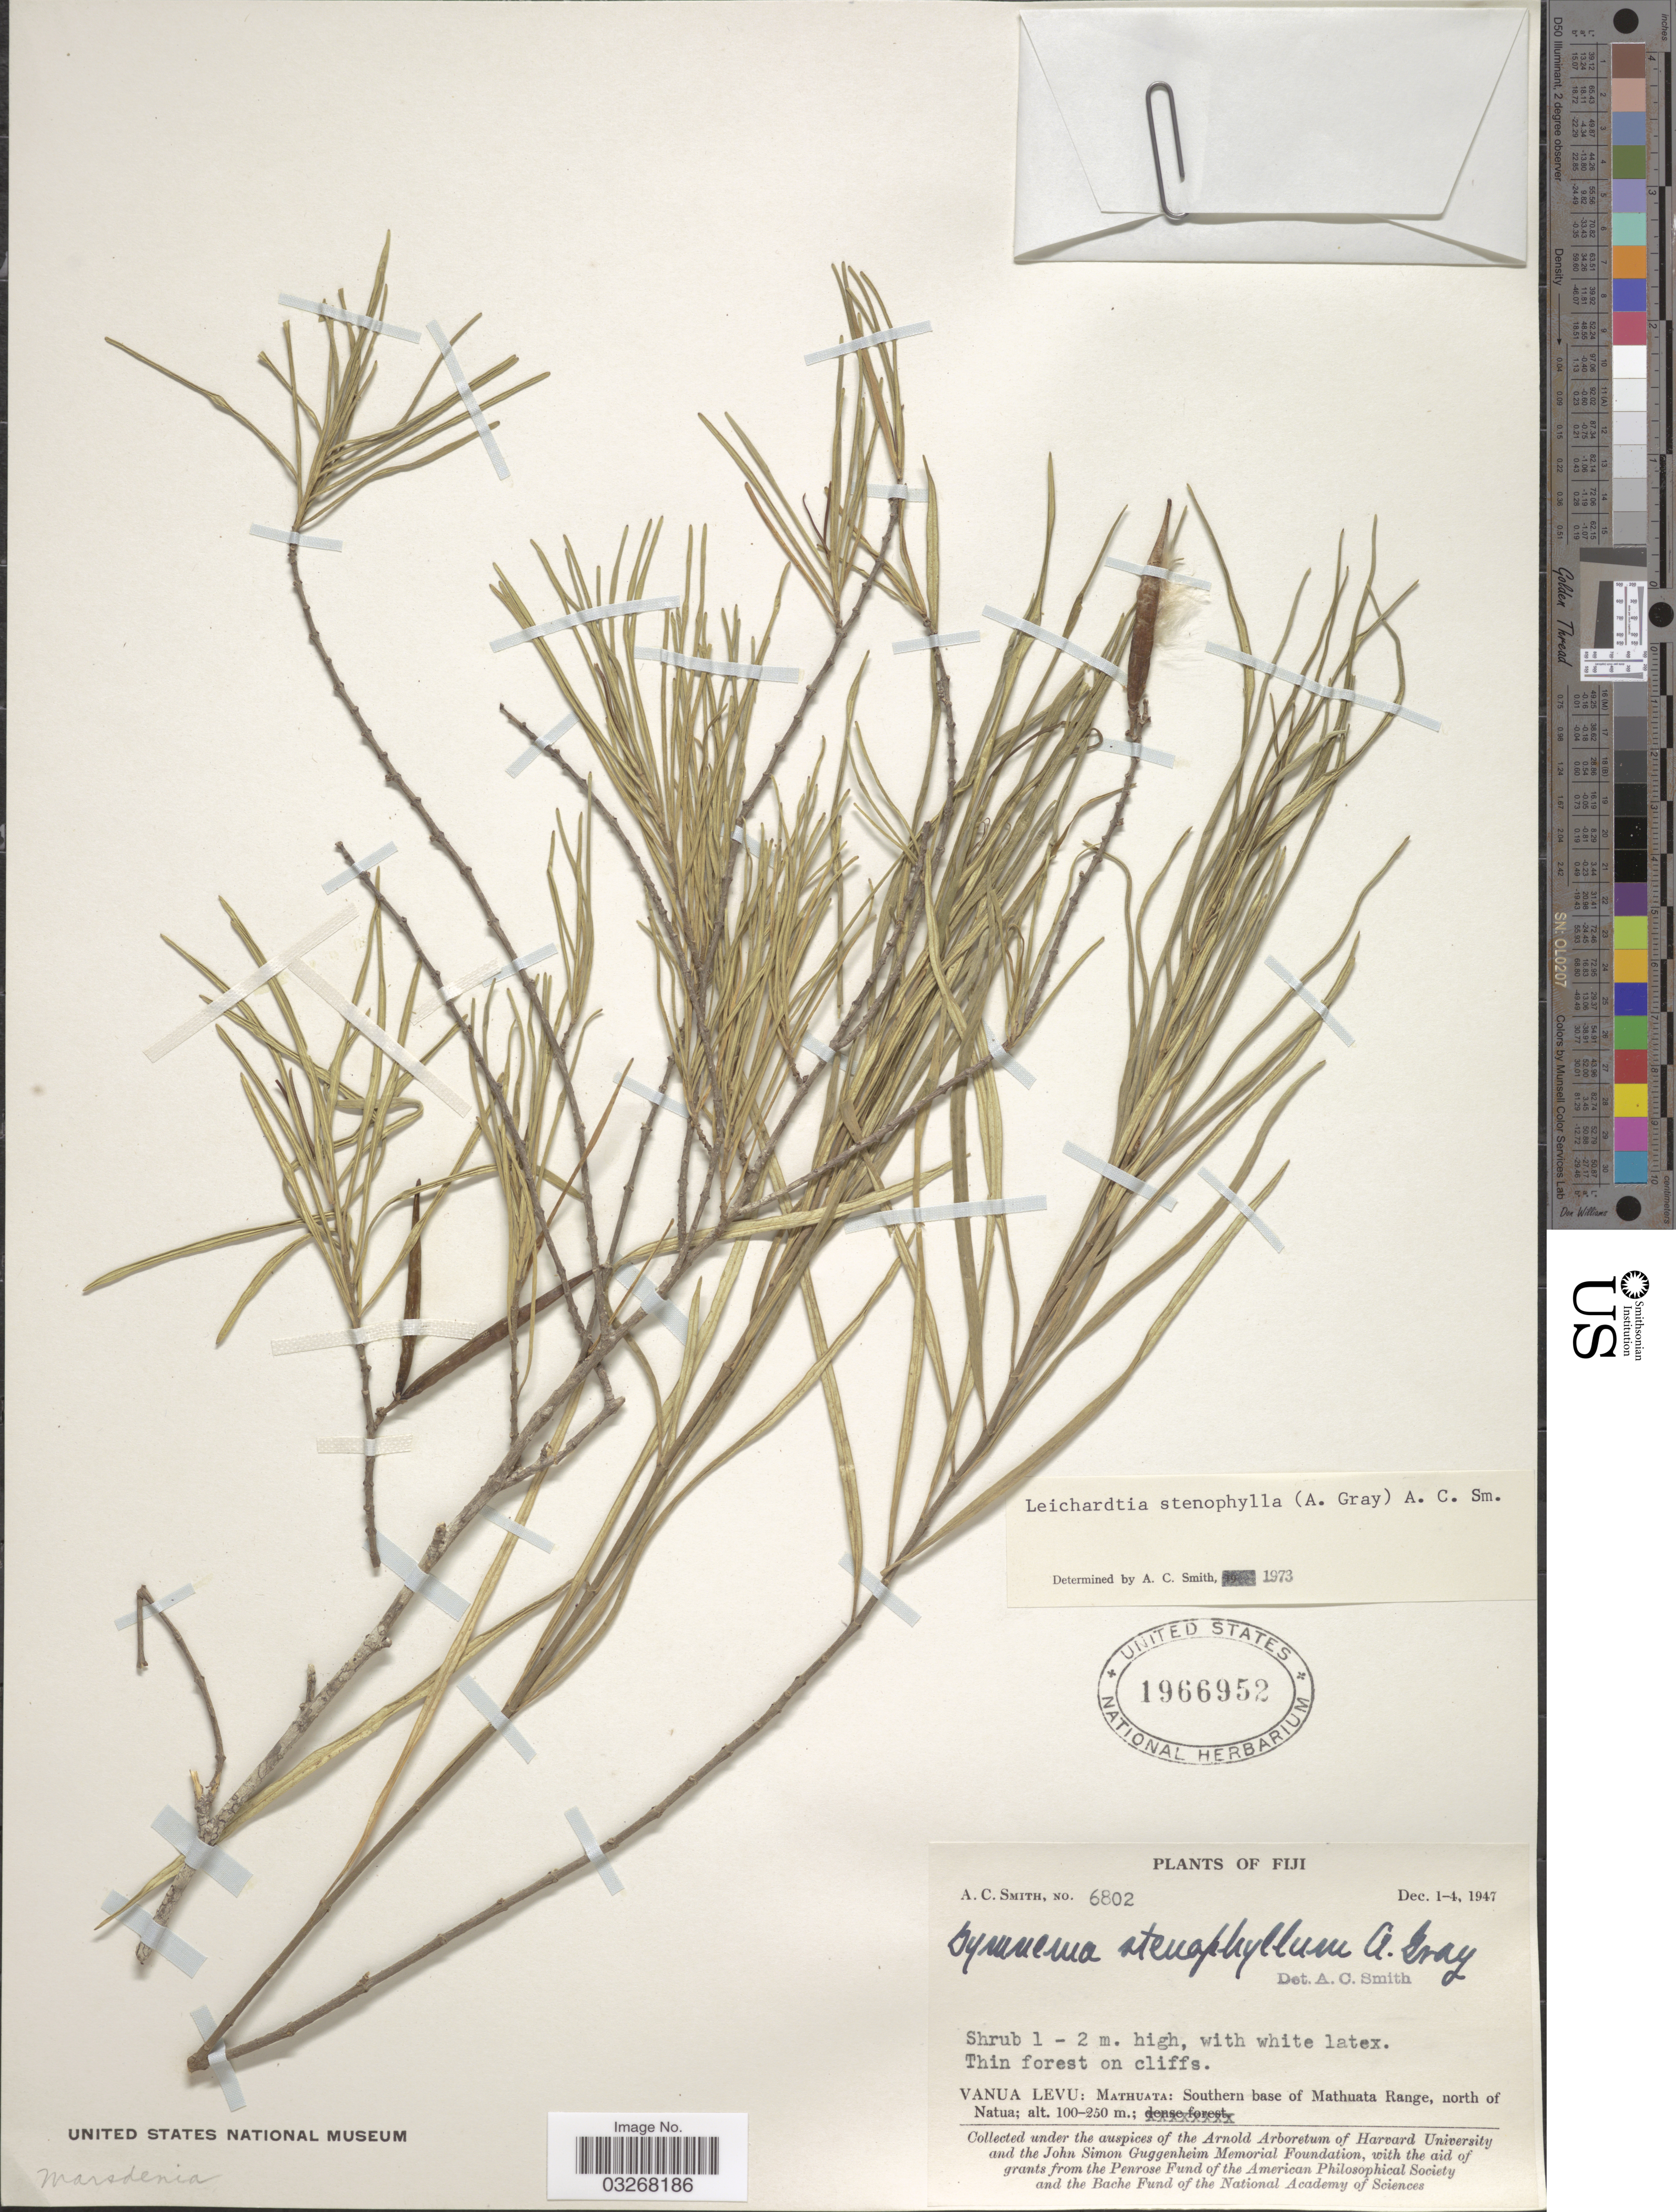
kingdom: Plantae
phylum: Tracheophyta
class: Magnoliopsida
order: Gentianales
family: Apocynaceae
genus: Marsdenia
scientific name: Marsdenia stenophylla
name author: Turcz.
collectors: A. C. Smith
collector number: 6802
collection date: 1947-12-01/1947-12-04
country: Fiji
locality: Vanua Levu: Mathuata: Southern base of Mathuata Range, north of Natua.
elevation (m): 100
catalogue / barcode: US 1966952